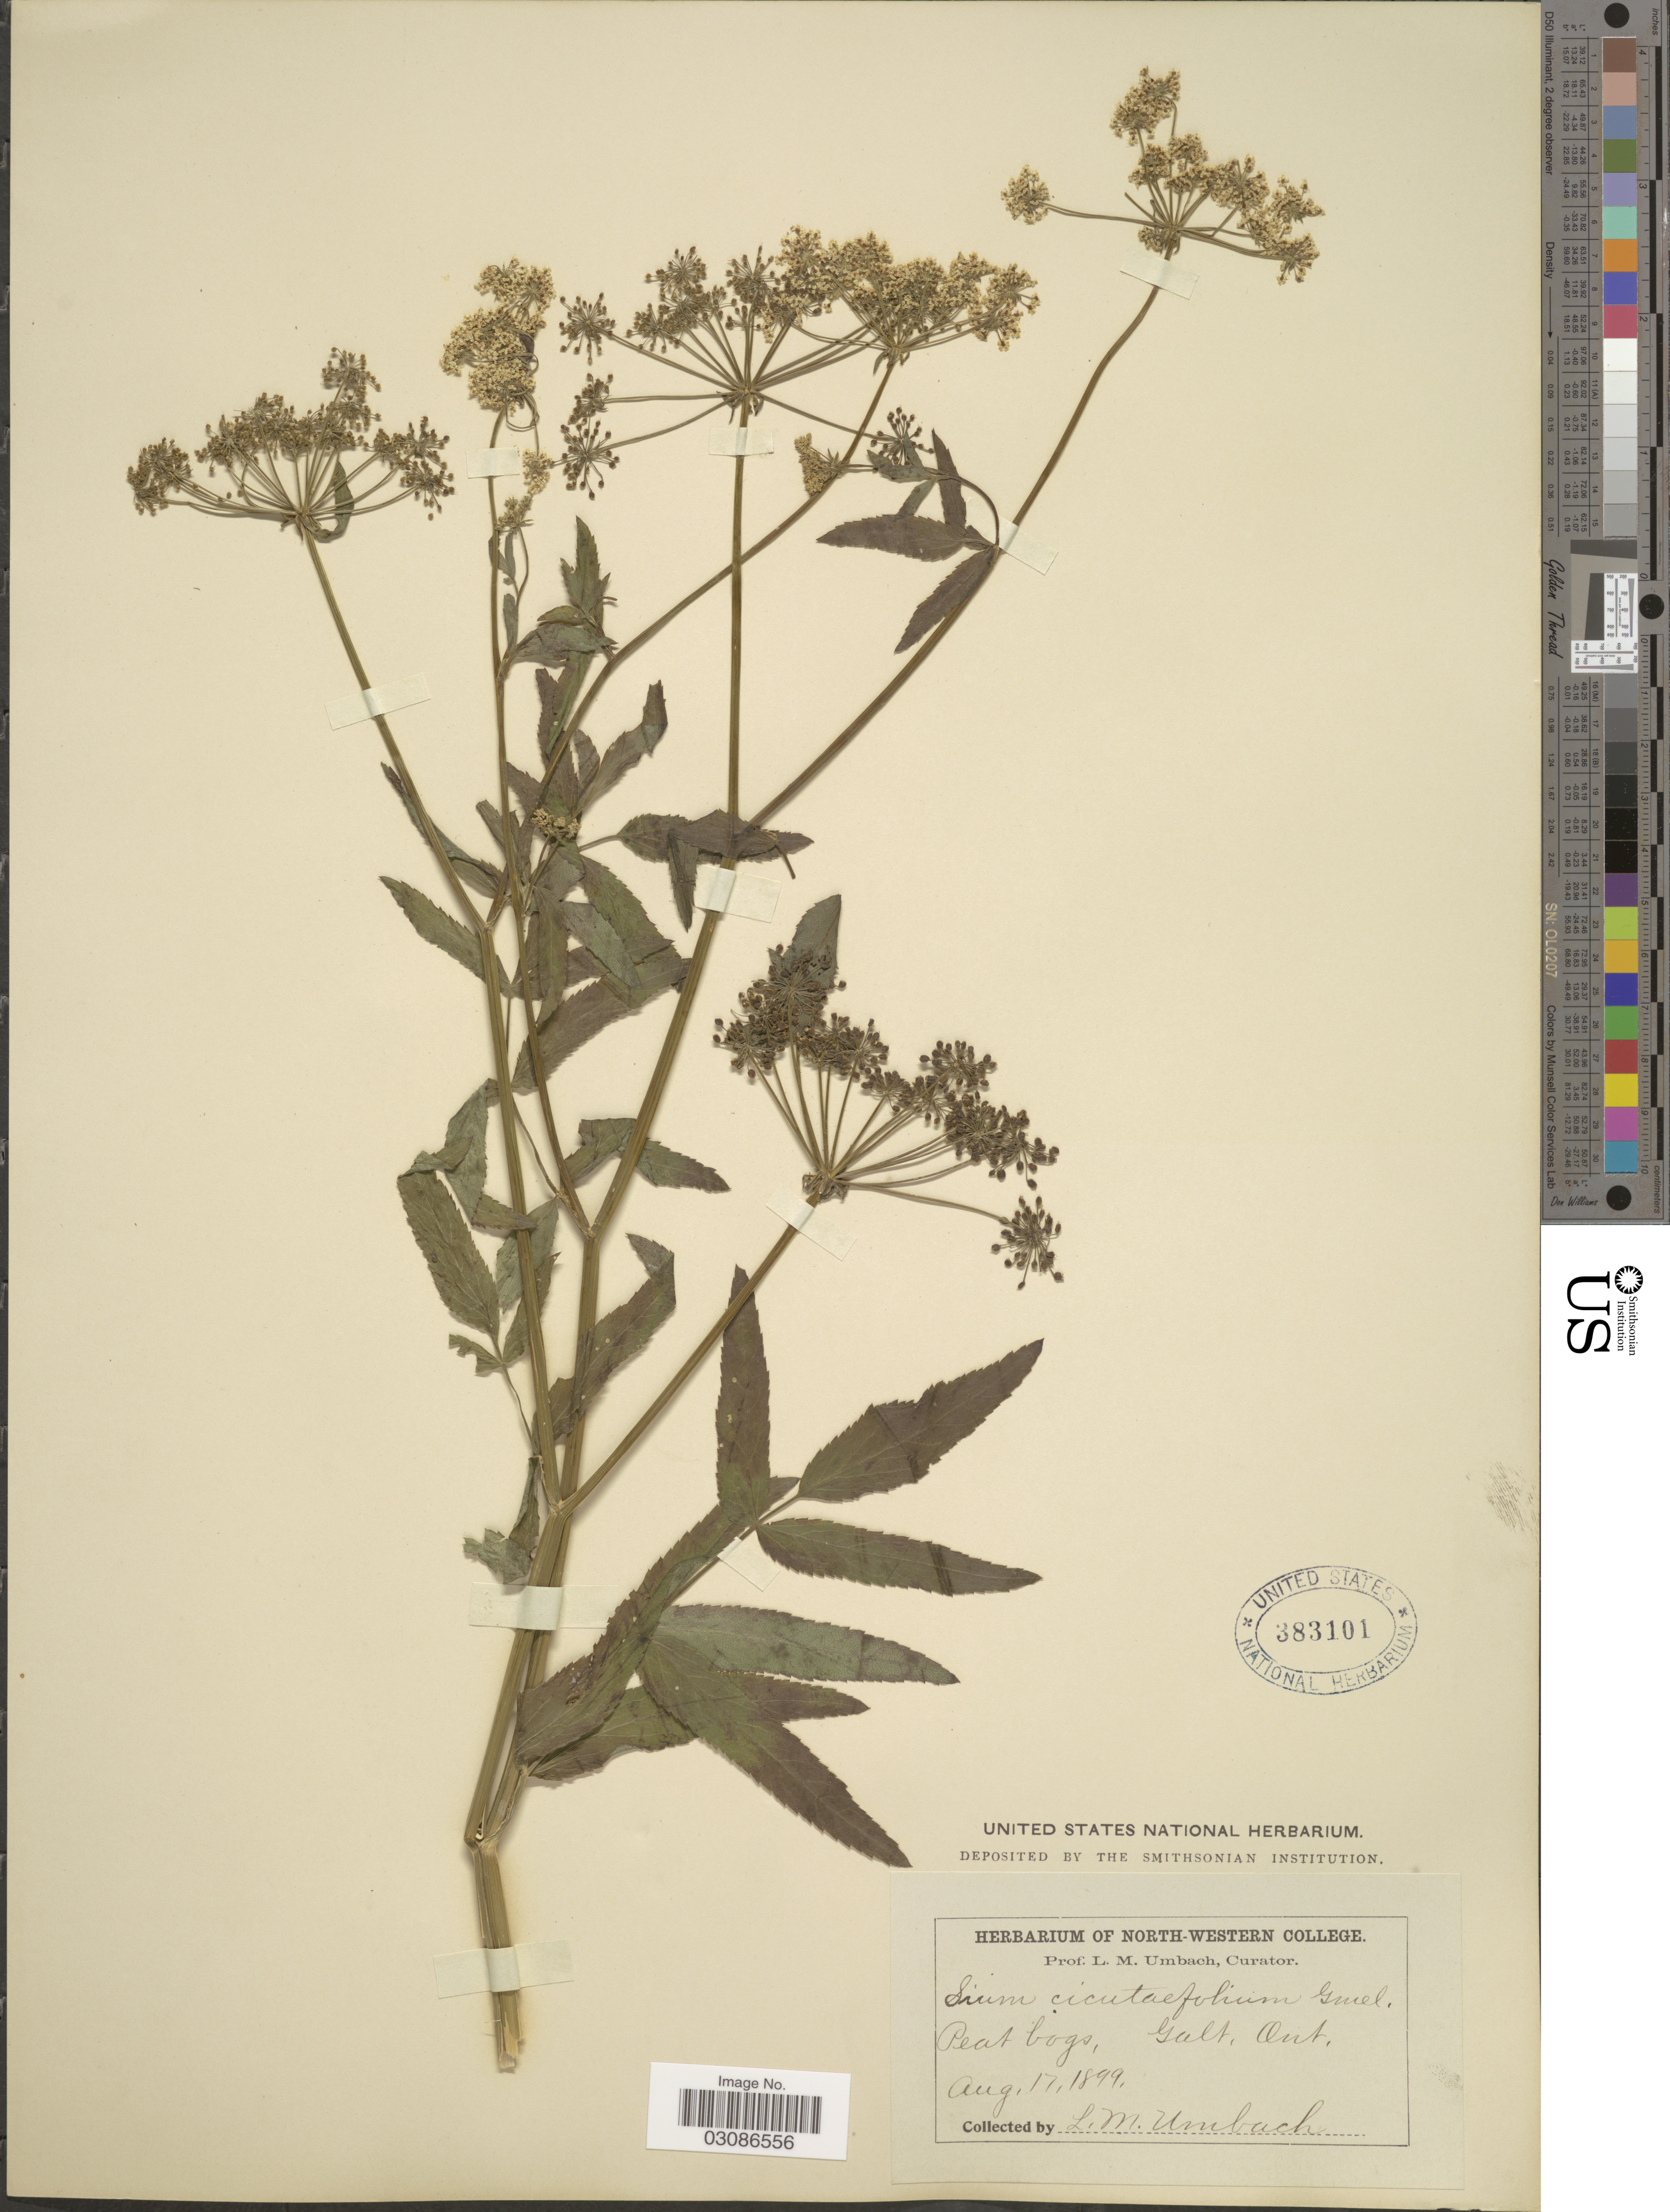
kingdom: Plantae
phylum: Tracheophyta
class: Magnoliopsida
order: Apiales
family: Apiaceae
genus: Sium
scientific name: Sium suave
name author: Walter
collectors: L. M. Umbach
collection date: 1899-08-17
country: Canada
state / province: Ontario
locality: Peat bogs, Galt. Ont.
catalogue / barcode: US 383101